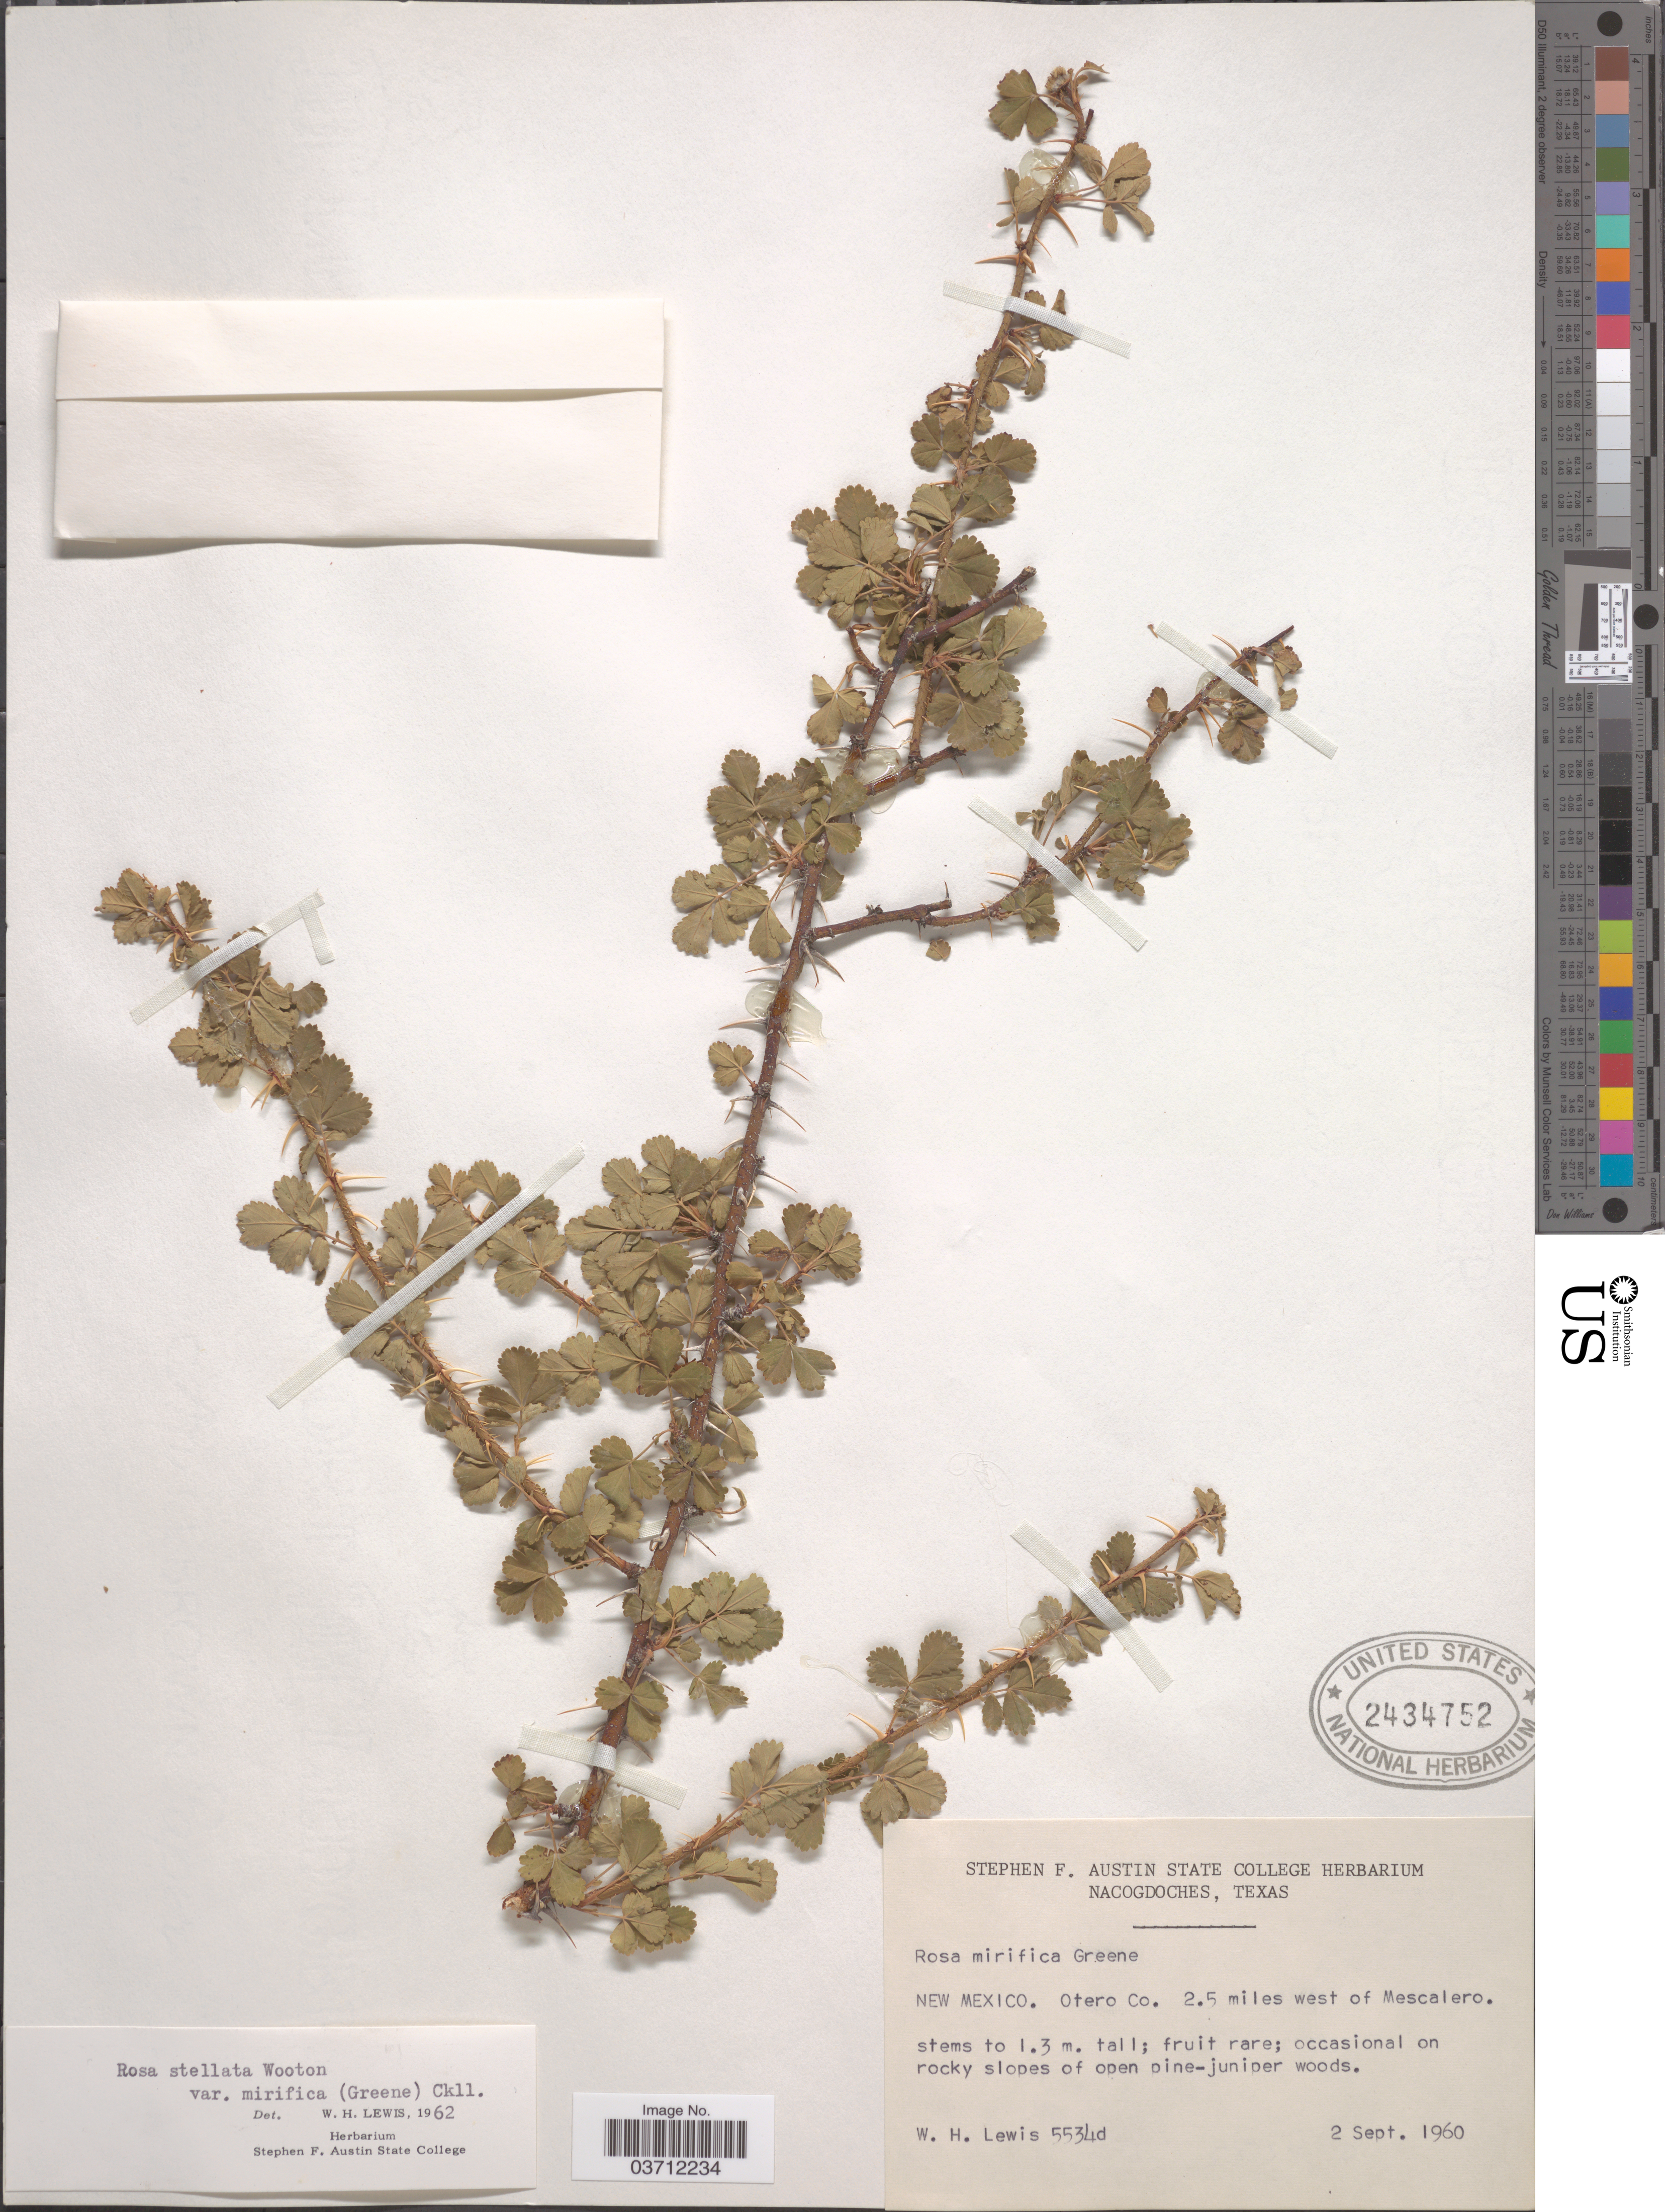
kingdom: Plantae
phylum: Tracheophyta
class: Magnoliopsida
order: Rosales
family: Rosaceae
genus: Rosa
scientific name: Rosa stellata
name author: Wooton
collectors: W. H. Lewis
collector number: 5534d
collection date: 1960-09-02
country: United States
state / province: New Mexico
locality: Otero Co. 2.5 miles west of Mescalero.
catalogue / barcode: US 2434752